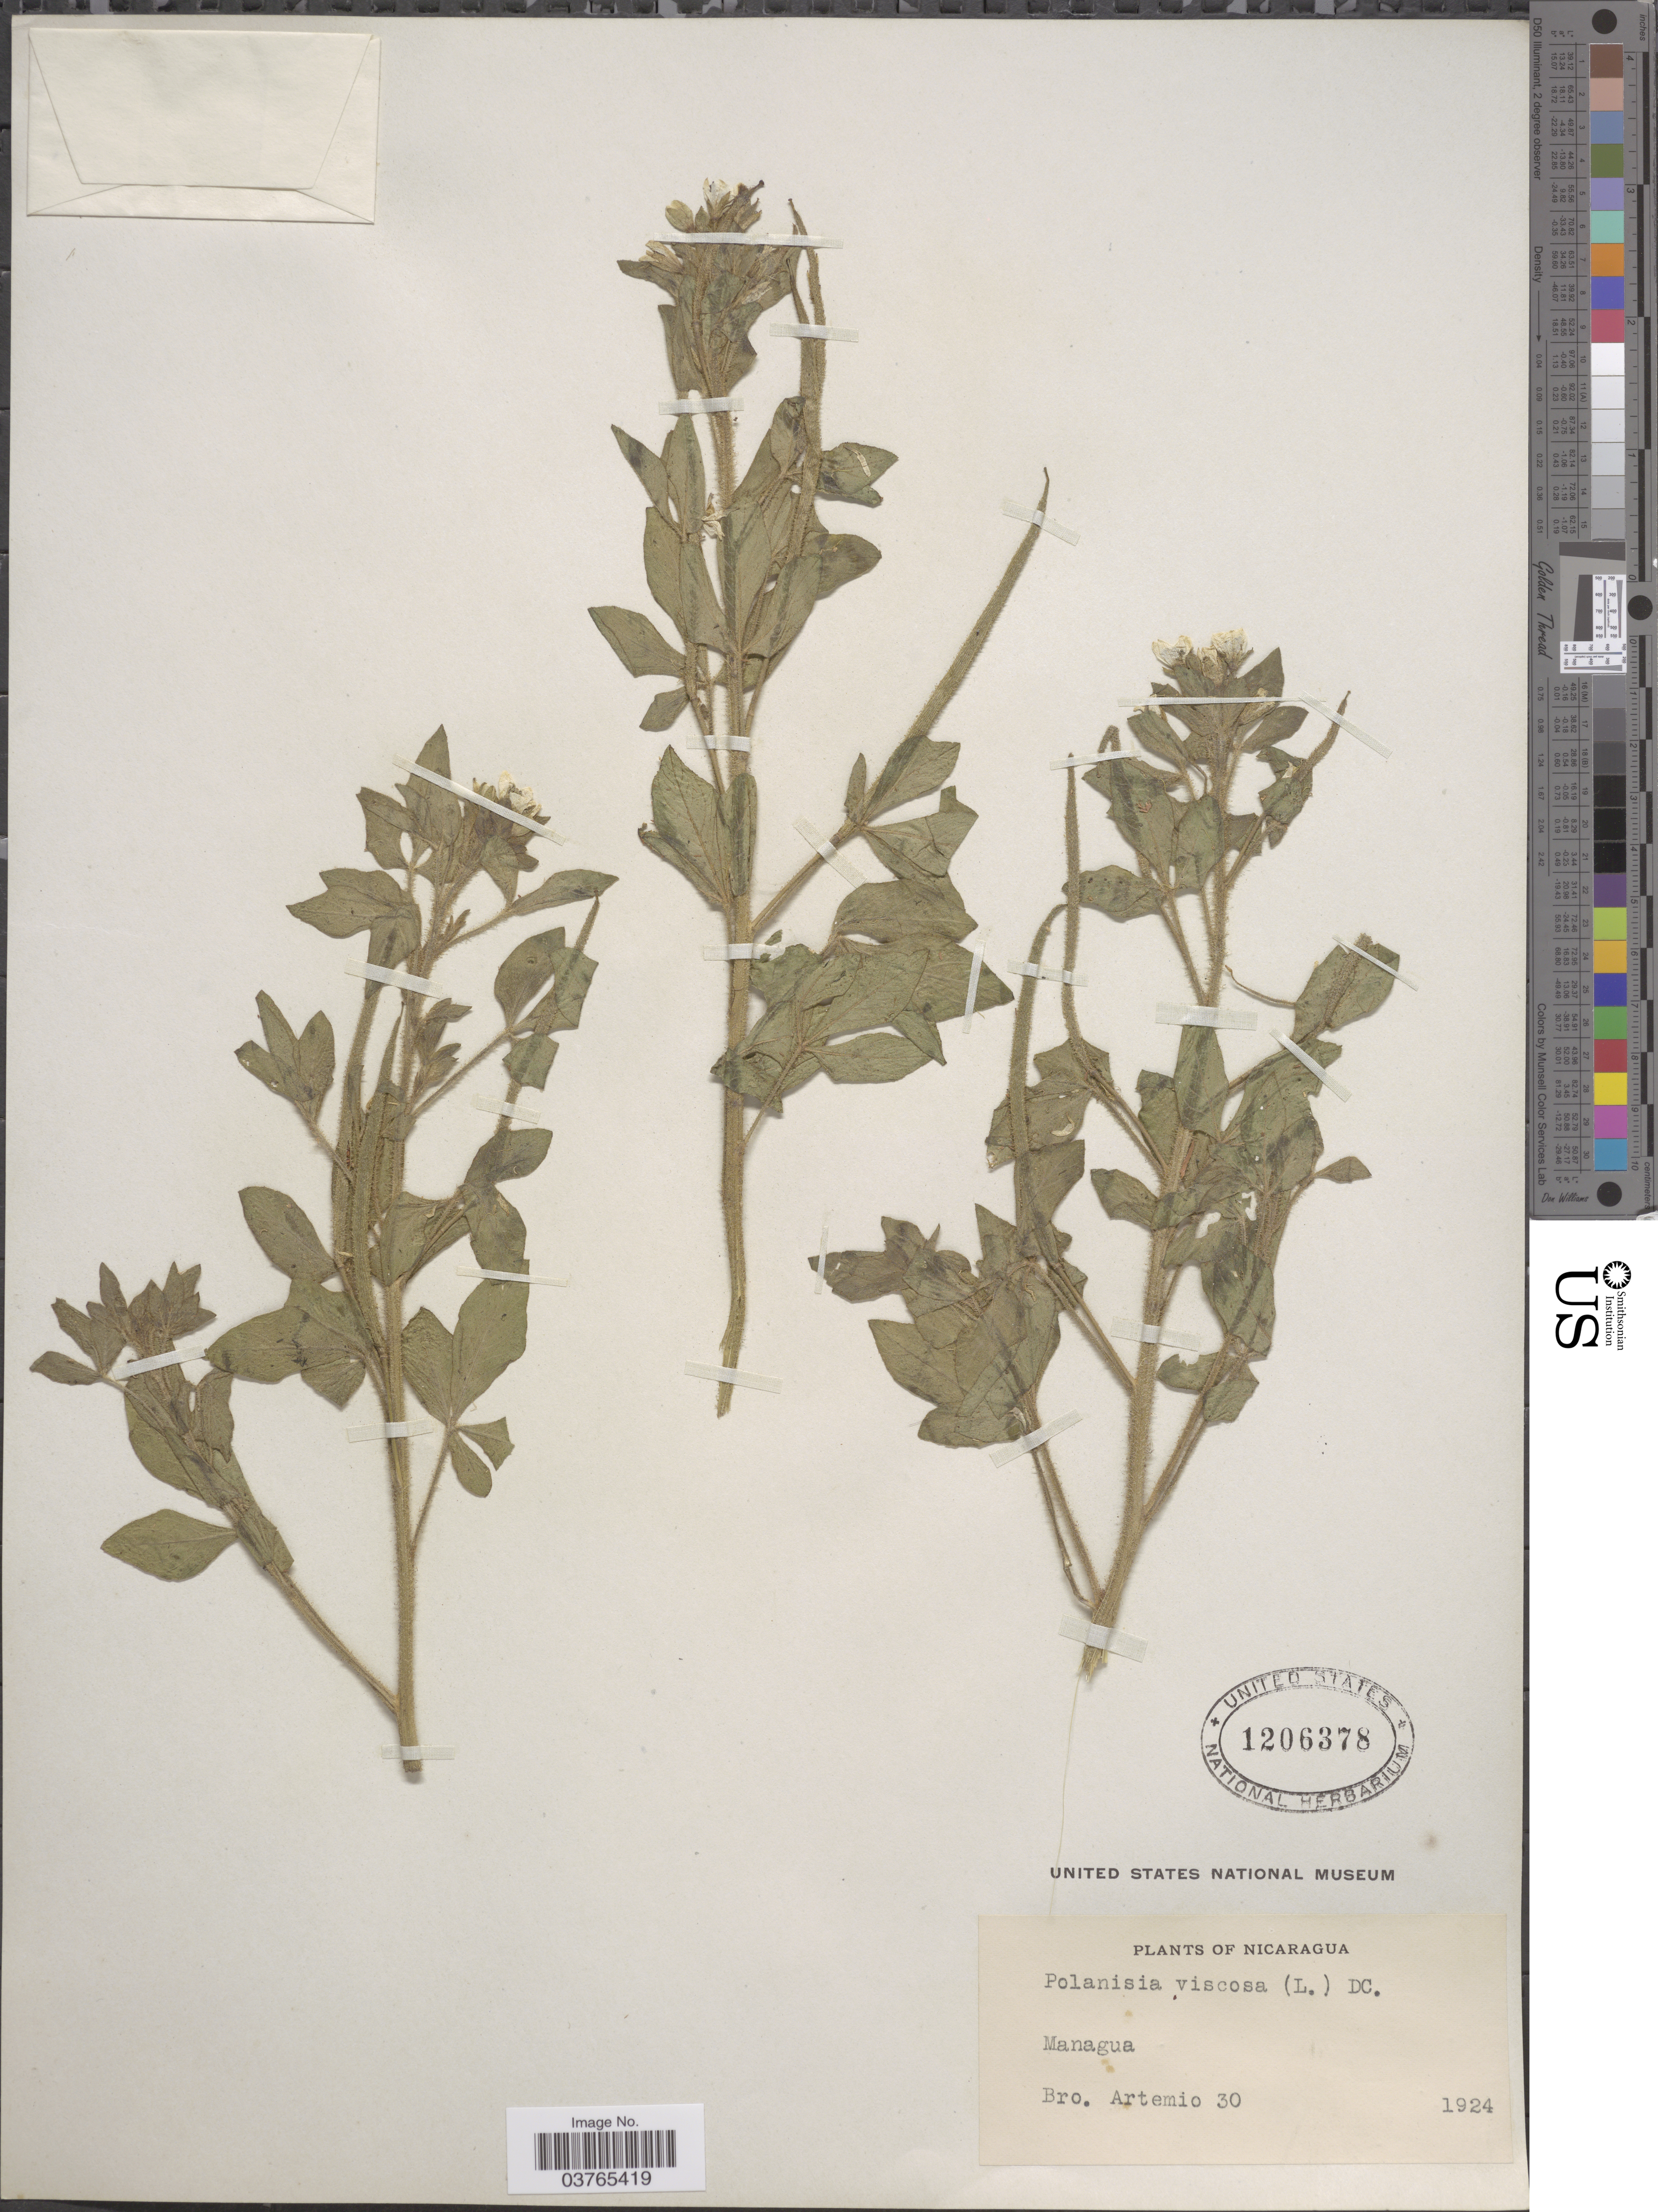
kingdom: Plantae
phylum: Tracheophyta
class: Magnoliopsida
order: Brassicales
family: Cleomaceae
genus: Arivela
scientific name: Arivela viscosa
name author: (L.) Raf.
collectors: B. Artemio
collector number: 30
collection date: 1924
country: Nicaragua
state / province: Managua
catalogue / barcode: US 1206378